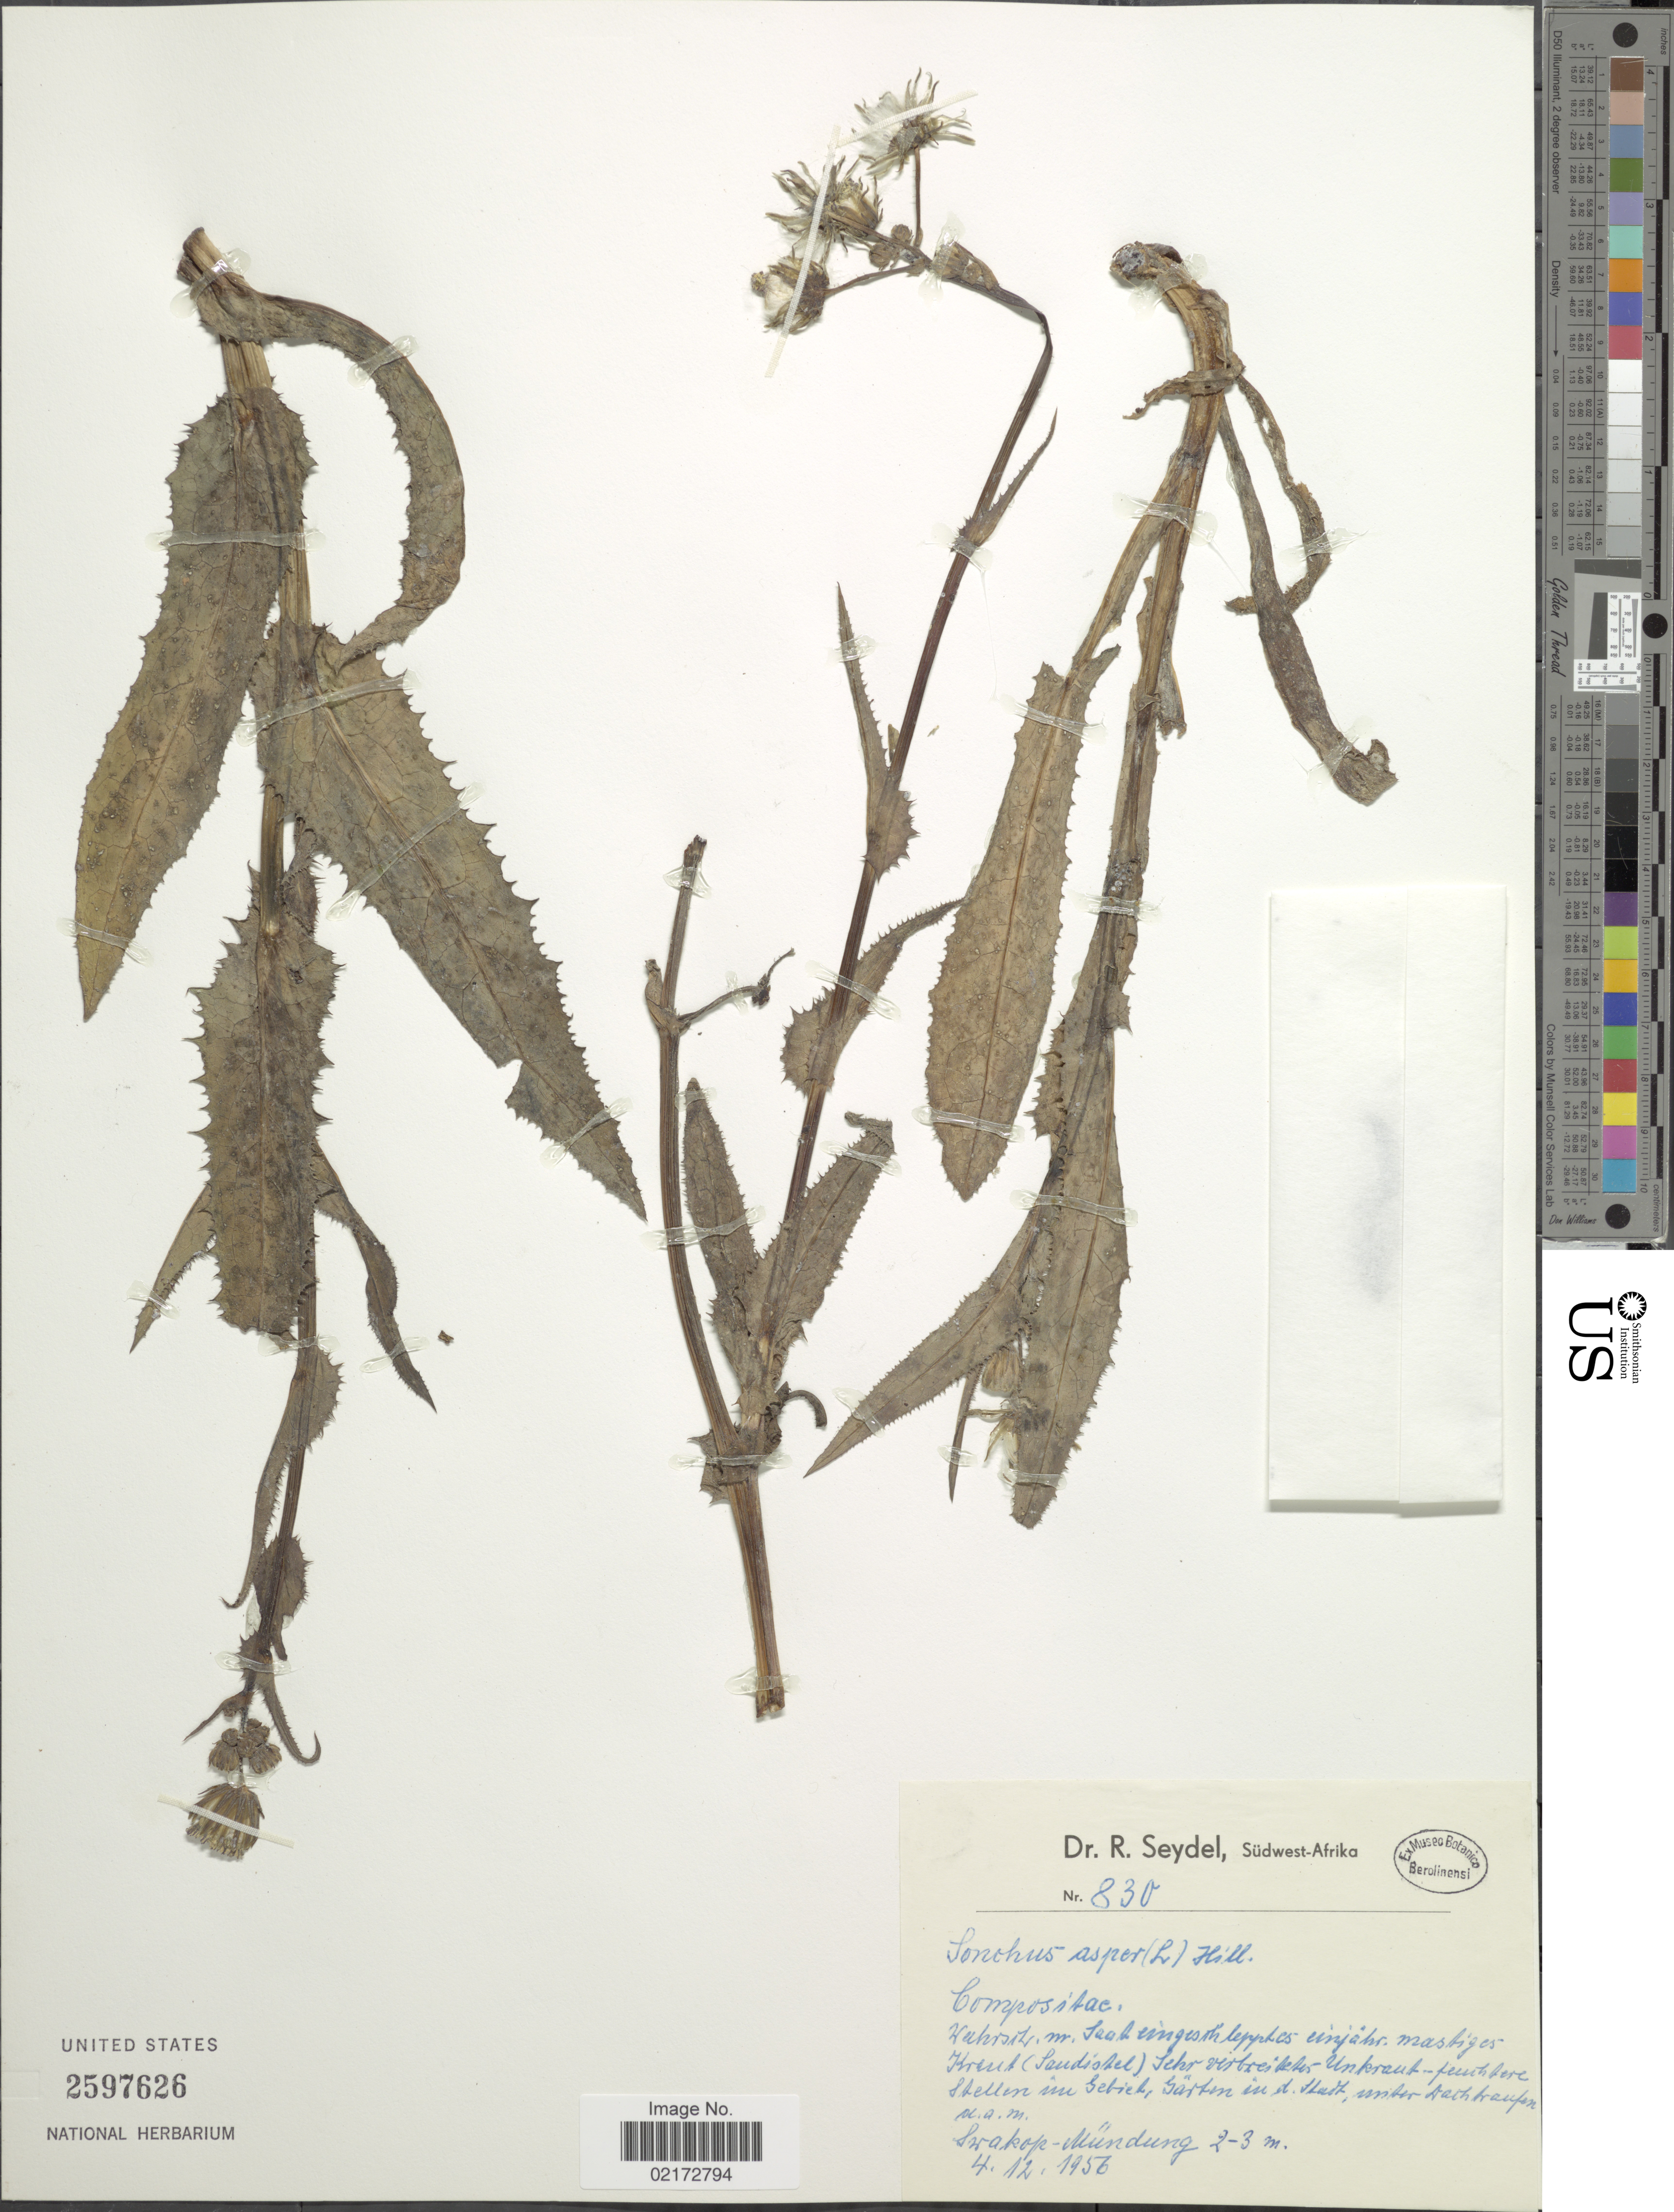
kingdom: Plantae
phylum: Tracheophyta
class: Magnoliopsida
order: Asterales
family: Asteraceae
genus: Sonchus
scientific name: Sonchus asper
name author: (L.) Hill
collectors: R. Seydel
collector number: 830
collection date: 1956-12-04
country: Namibia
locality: Südwest-Afrika. Swakop-Mündung.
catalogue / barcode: US 2597626